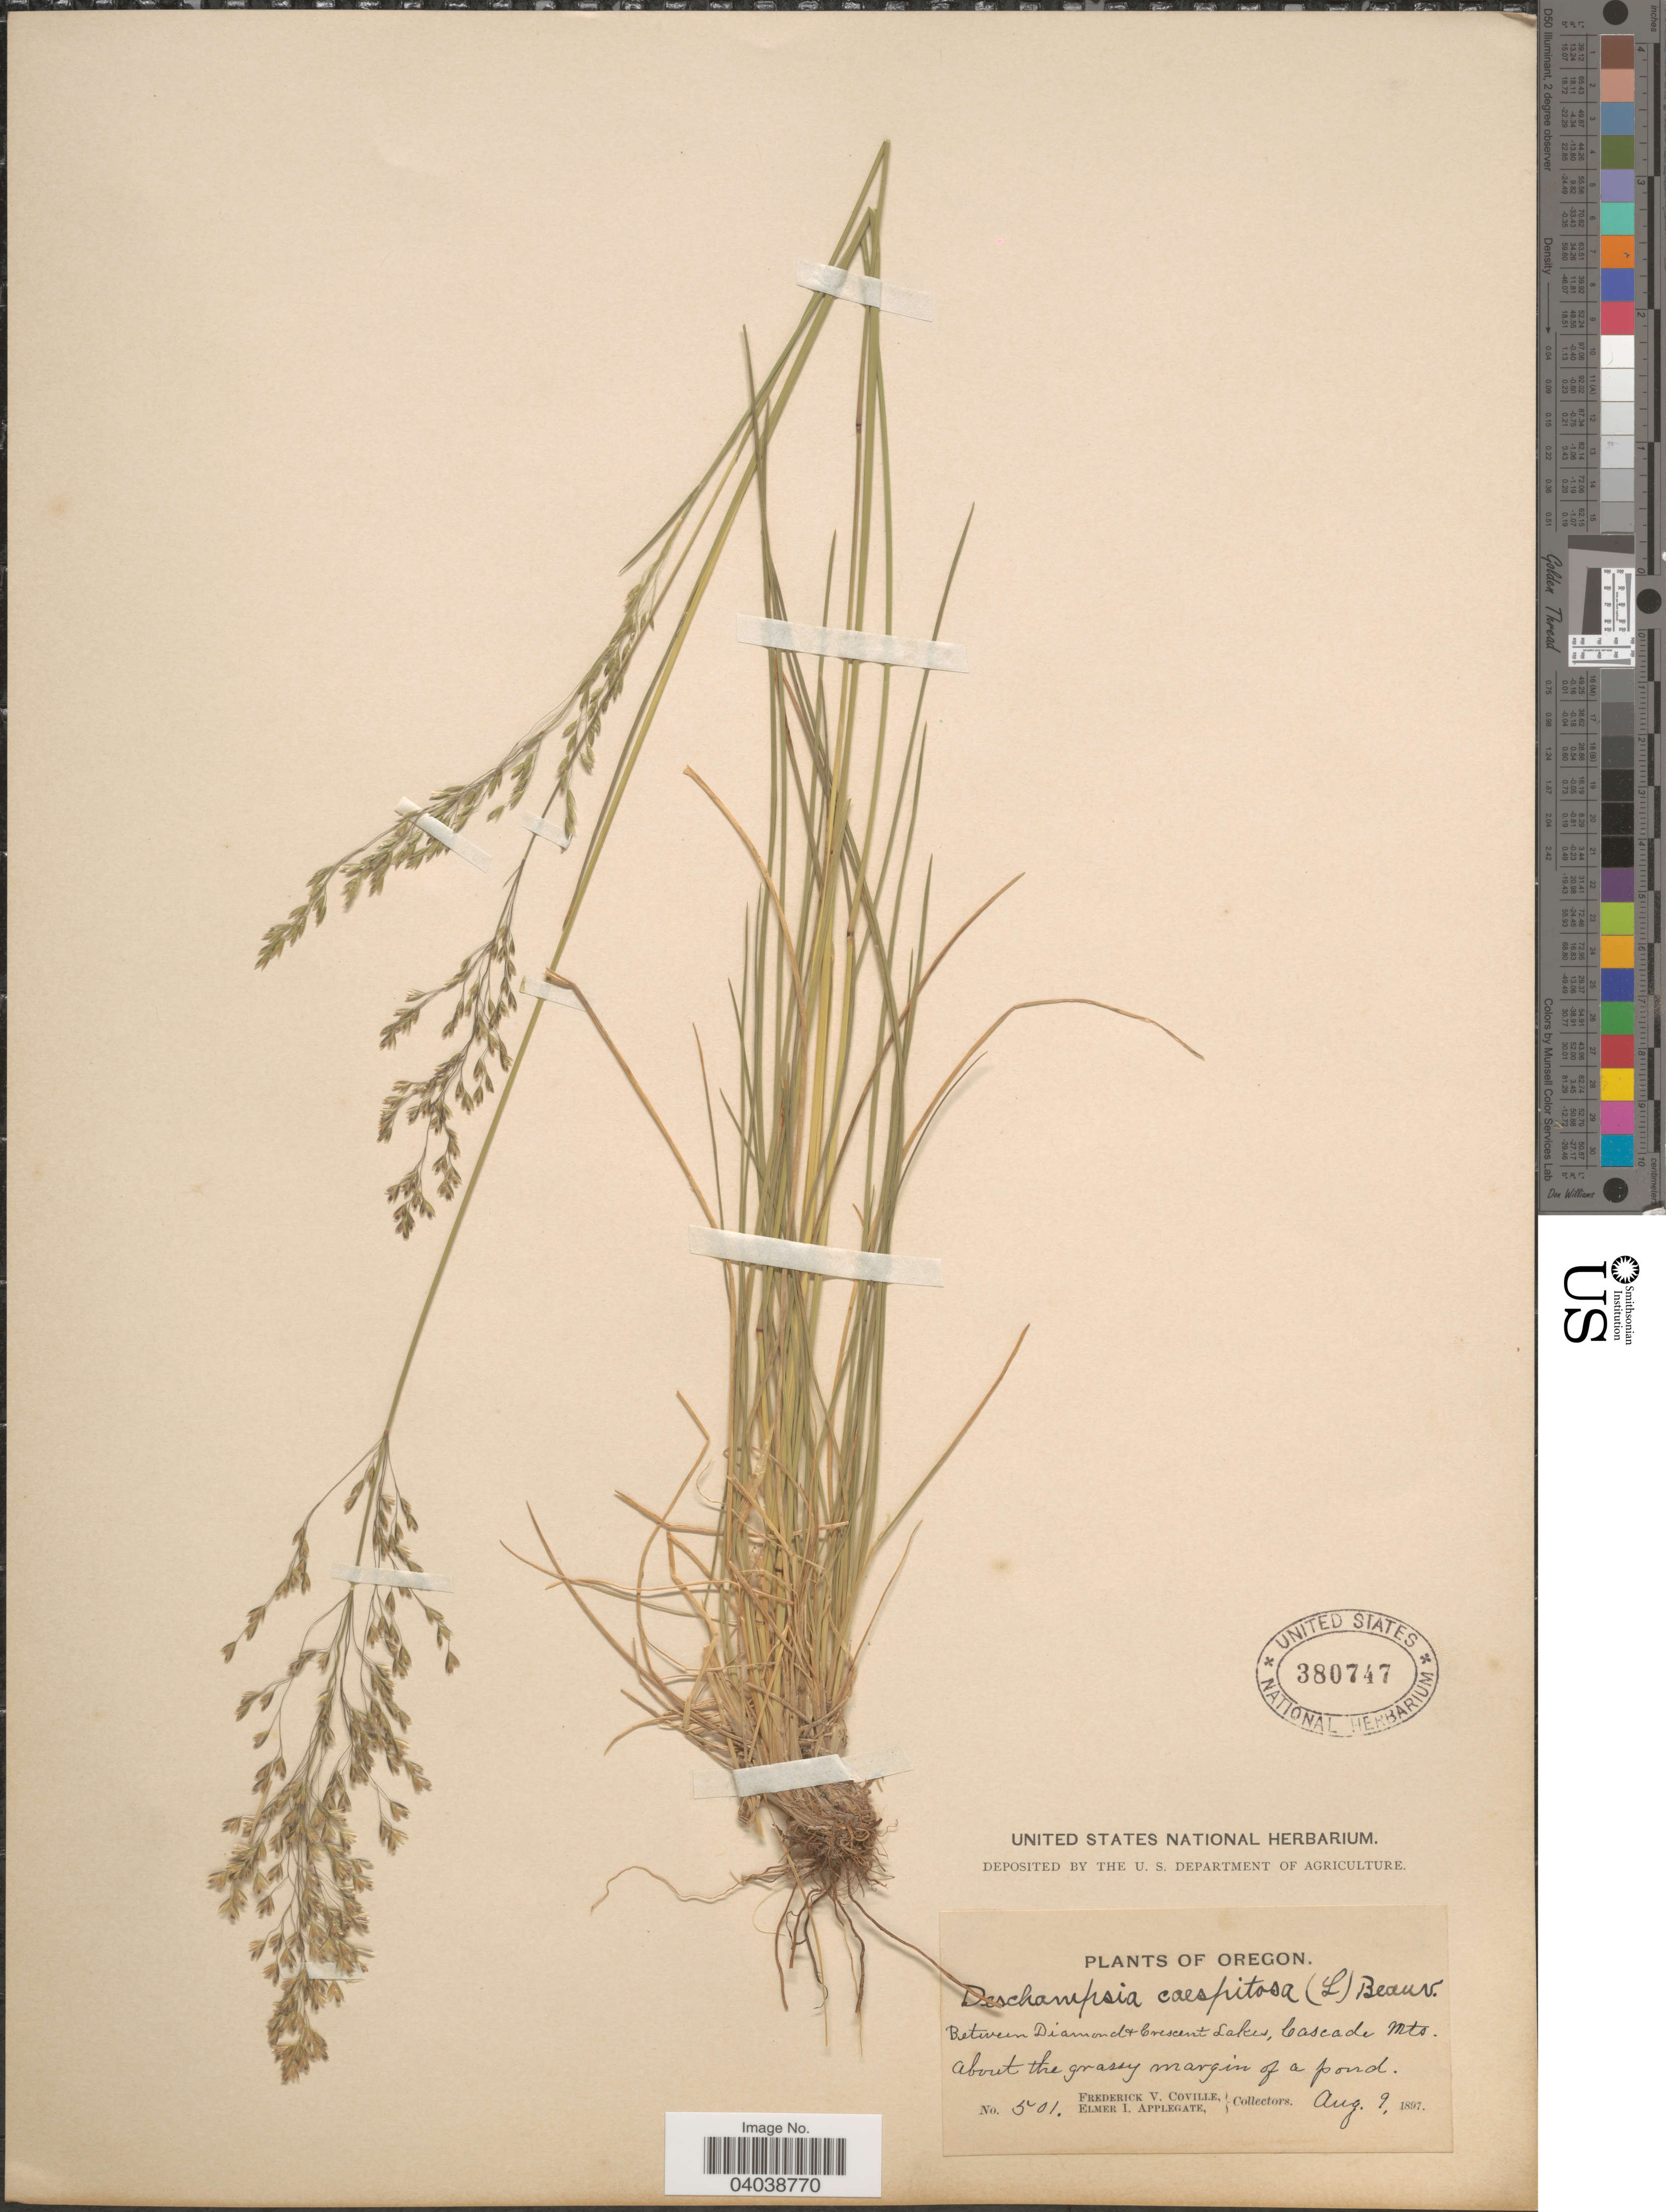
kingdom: Plantae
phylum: Tracheophyta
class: Liliopsida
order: Poales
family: Poaceae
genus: Deschampsia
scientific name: Deschampsia cespitosa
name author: (L.) P. Beauv.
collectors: F. V. Coville & E. I. Applegate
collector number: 501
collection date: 1897-08-09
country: United States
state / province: Oregon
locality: Between Diamond & Crescent Lakes, Cascade Mts. About the grassy margin of a pond.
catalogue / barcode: US 380747